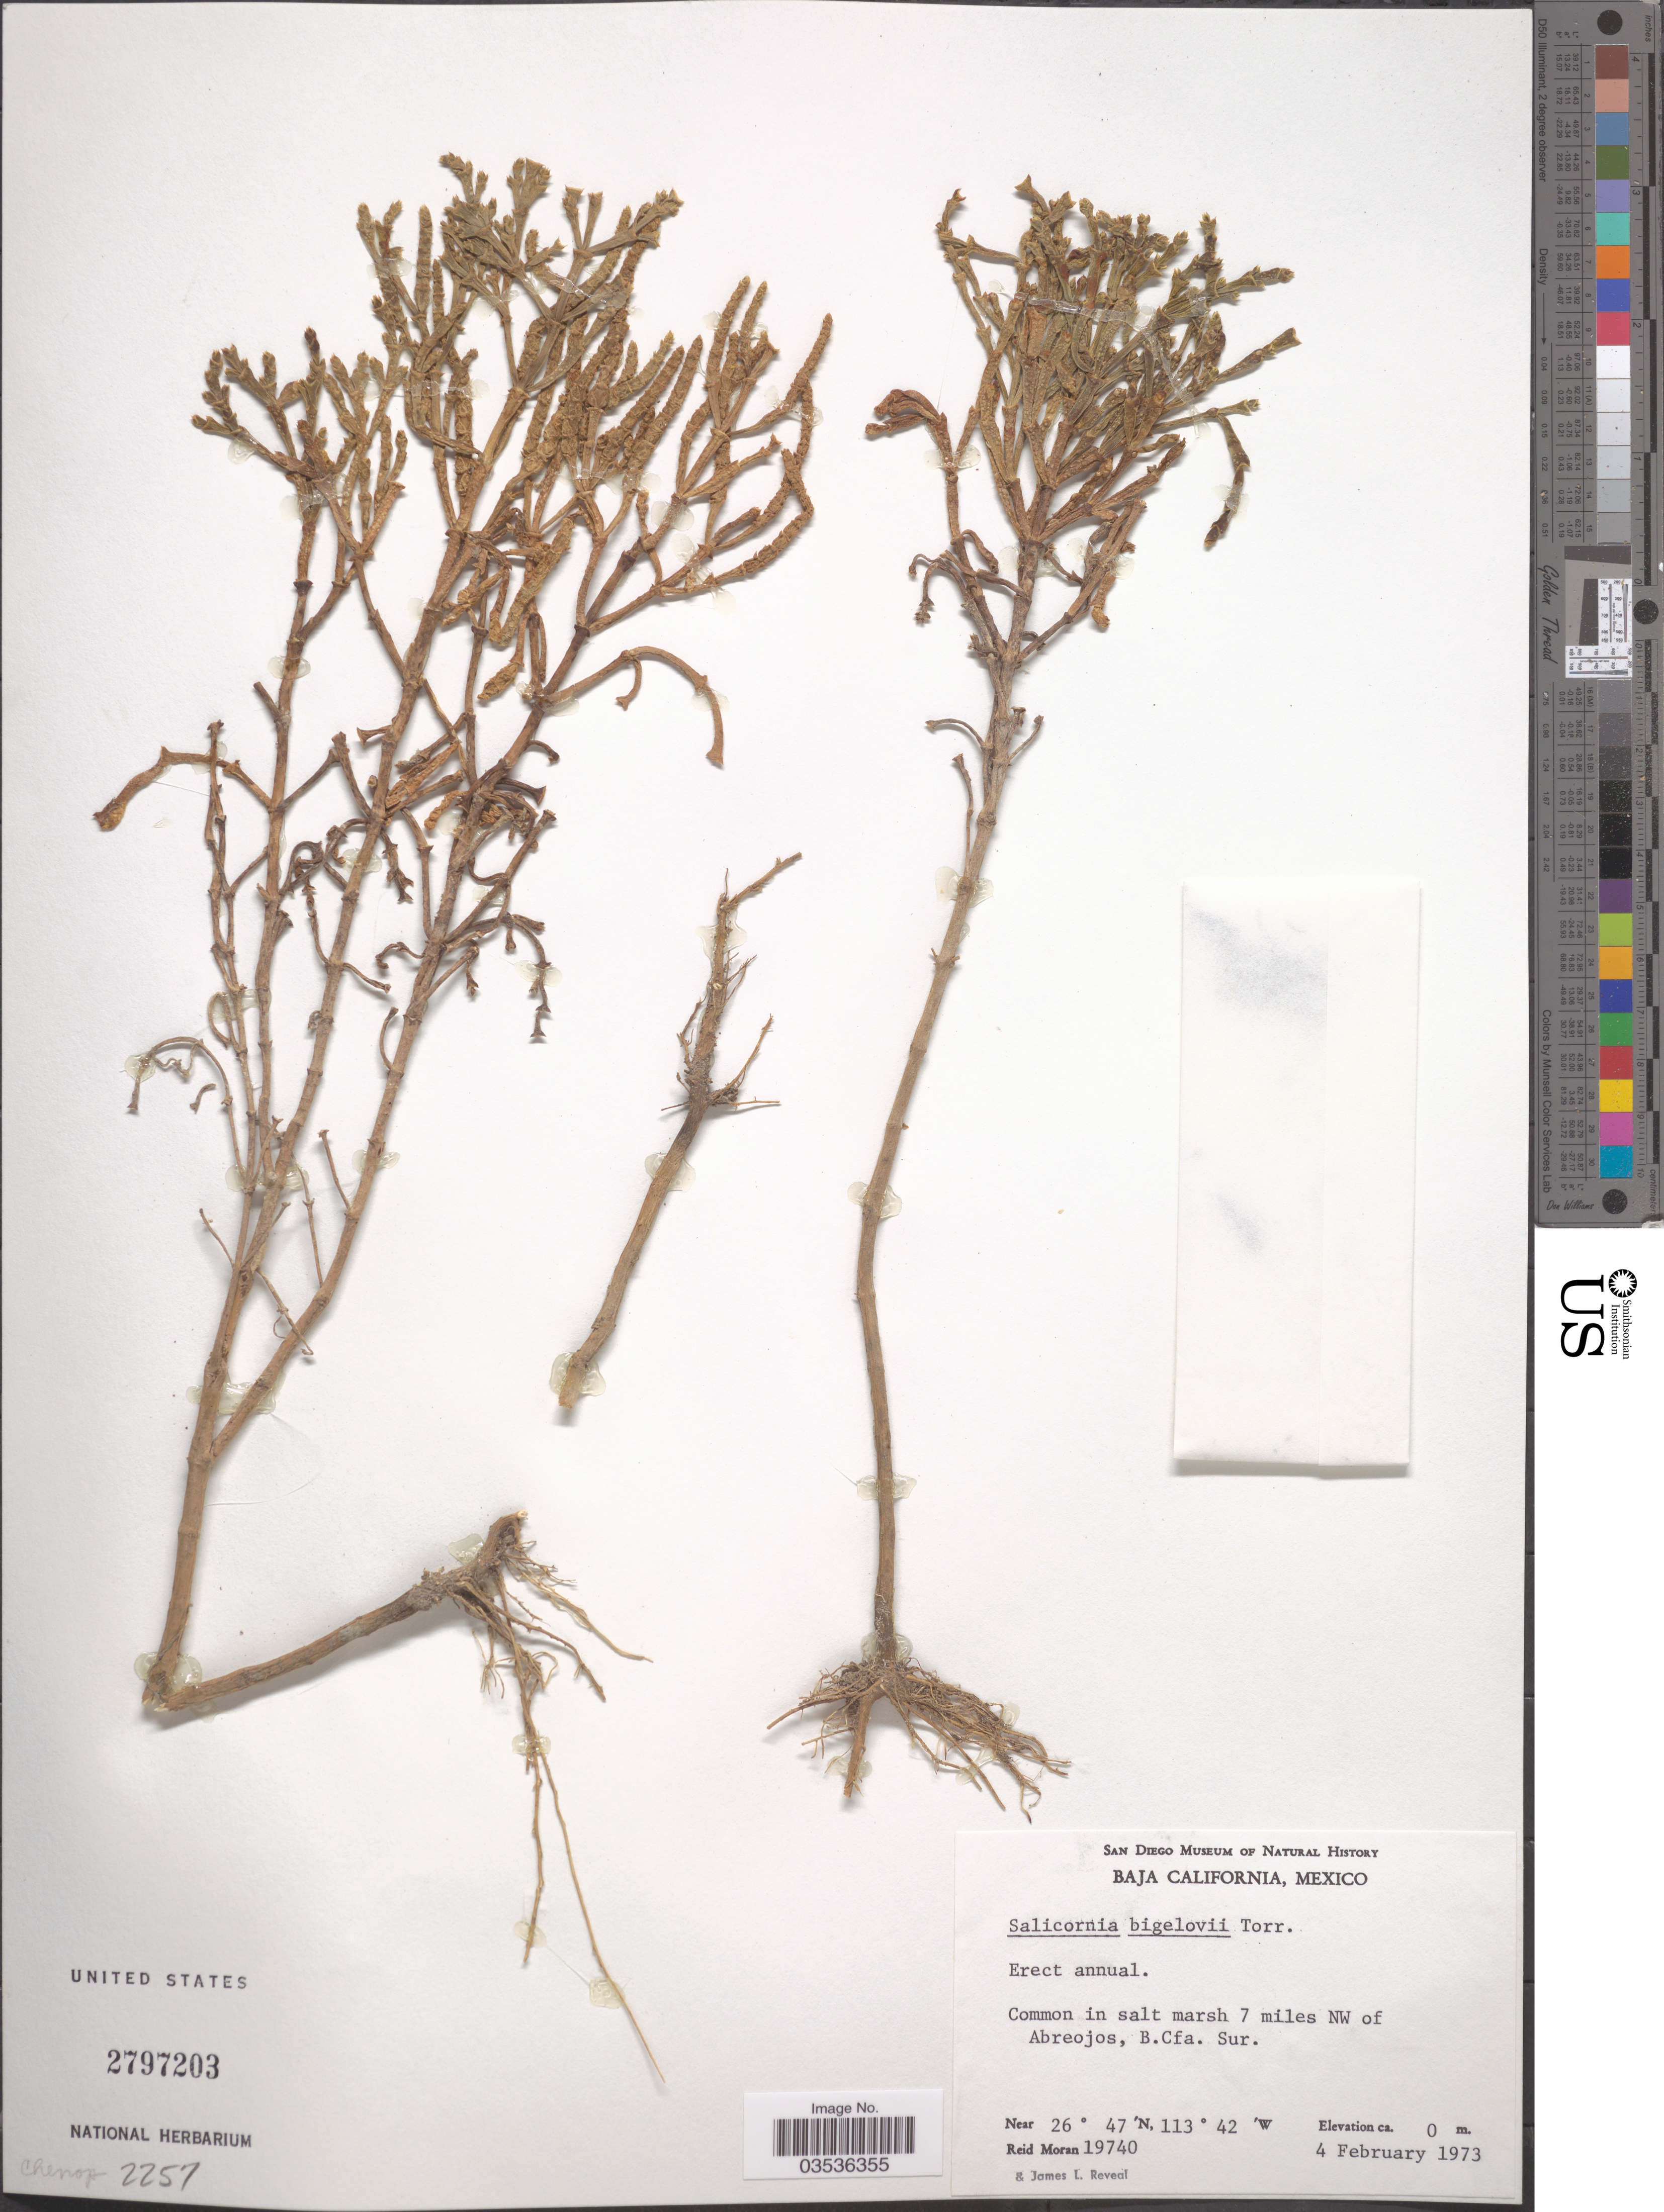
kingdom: Plantae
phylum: Tracheophyta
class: Magnoliopsida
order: Caryophyllales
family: Amaranthaceae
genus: Salicornia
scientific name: Salicornia bigelovii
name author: Torr.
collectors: R. V. Moran & J. L. Reveal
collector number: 19740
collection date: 1973-02-04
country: Mexico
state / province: Baja California Sur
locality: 7 miles NW of Abreojos, B.Cfa. Sur.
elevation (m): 0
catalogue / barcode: US 2797203